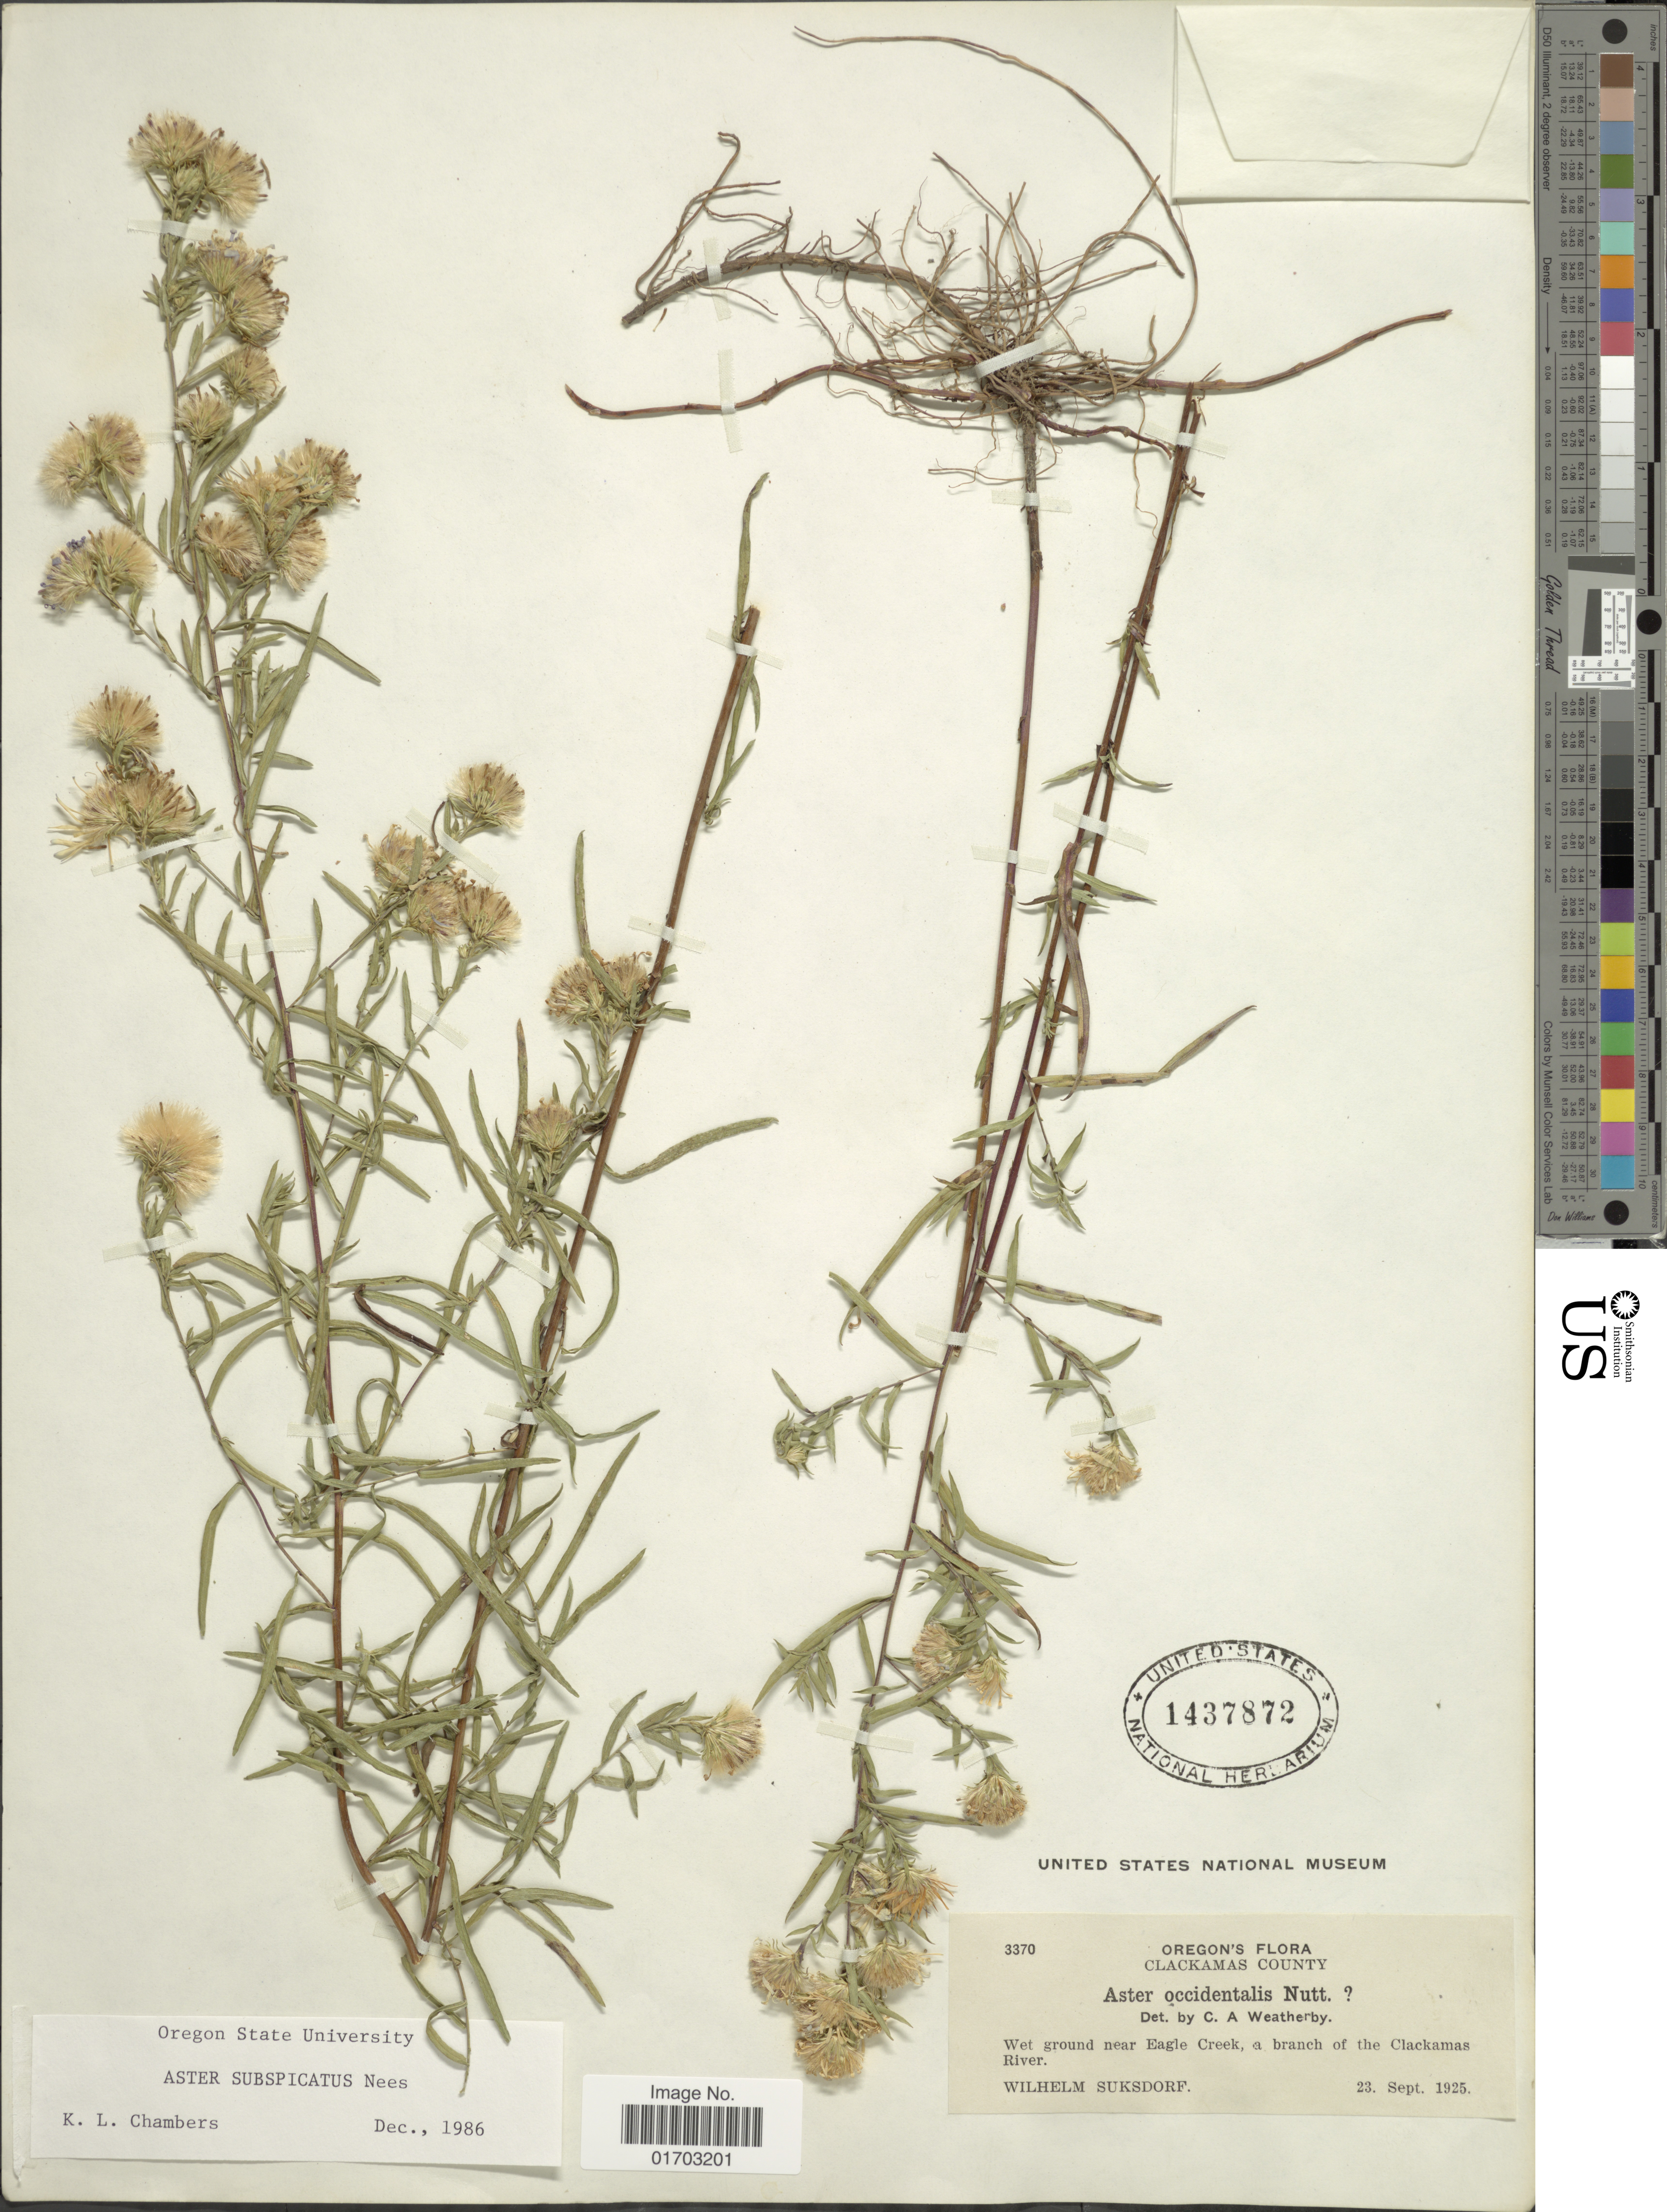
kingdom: Plantae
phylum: Tracheophyta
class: Magnoliopsida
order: Asterales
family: Asteraceae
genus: Symphyotrichum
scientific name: Symphyotrichum subspicatum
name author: (Nees) G.L. Nesom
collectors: W. N. Suksdorf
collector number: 3370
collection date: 1925-09-23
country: United States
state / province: Oregon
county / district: Clackamas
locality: Clackamas County, wet ground near Eagle Creek, a branch of the Clackamas River.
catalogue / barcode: US 1437872